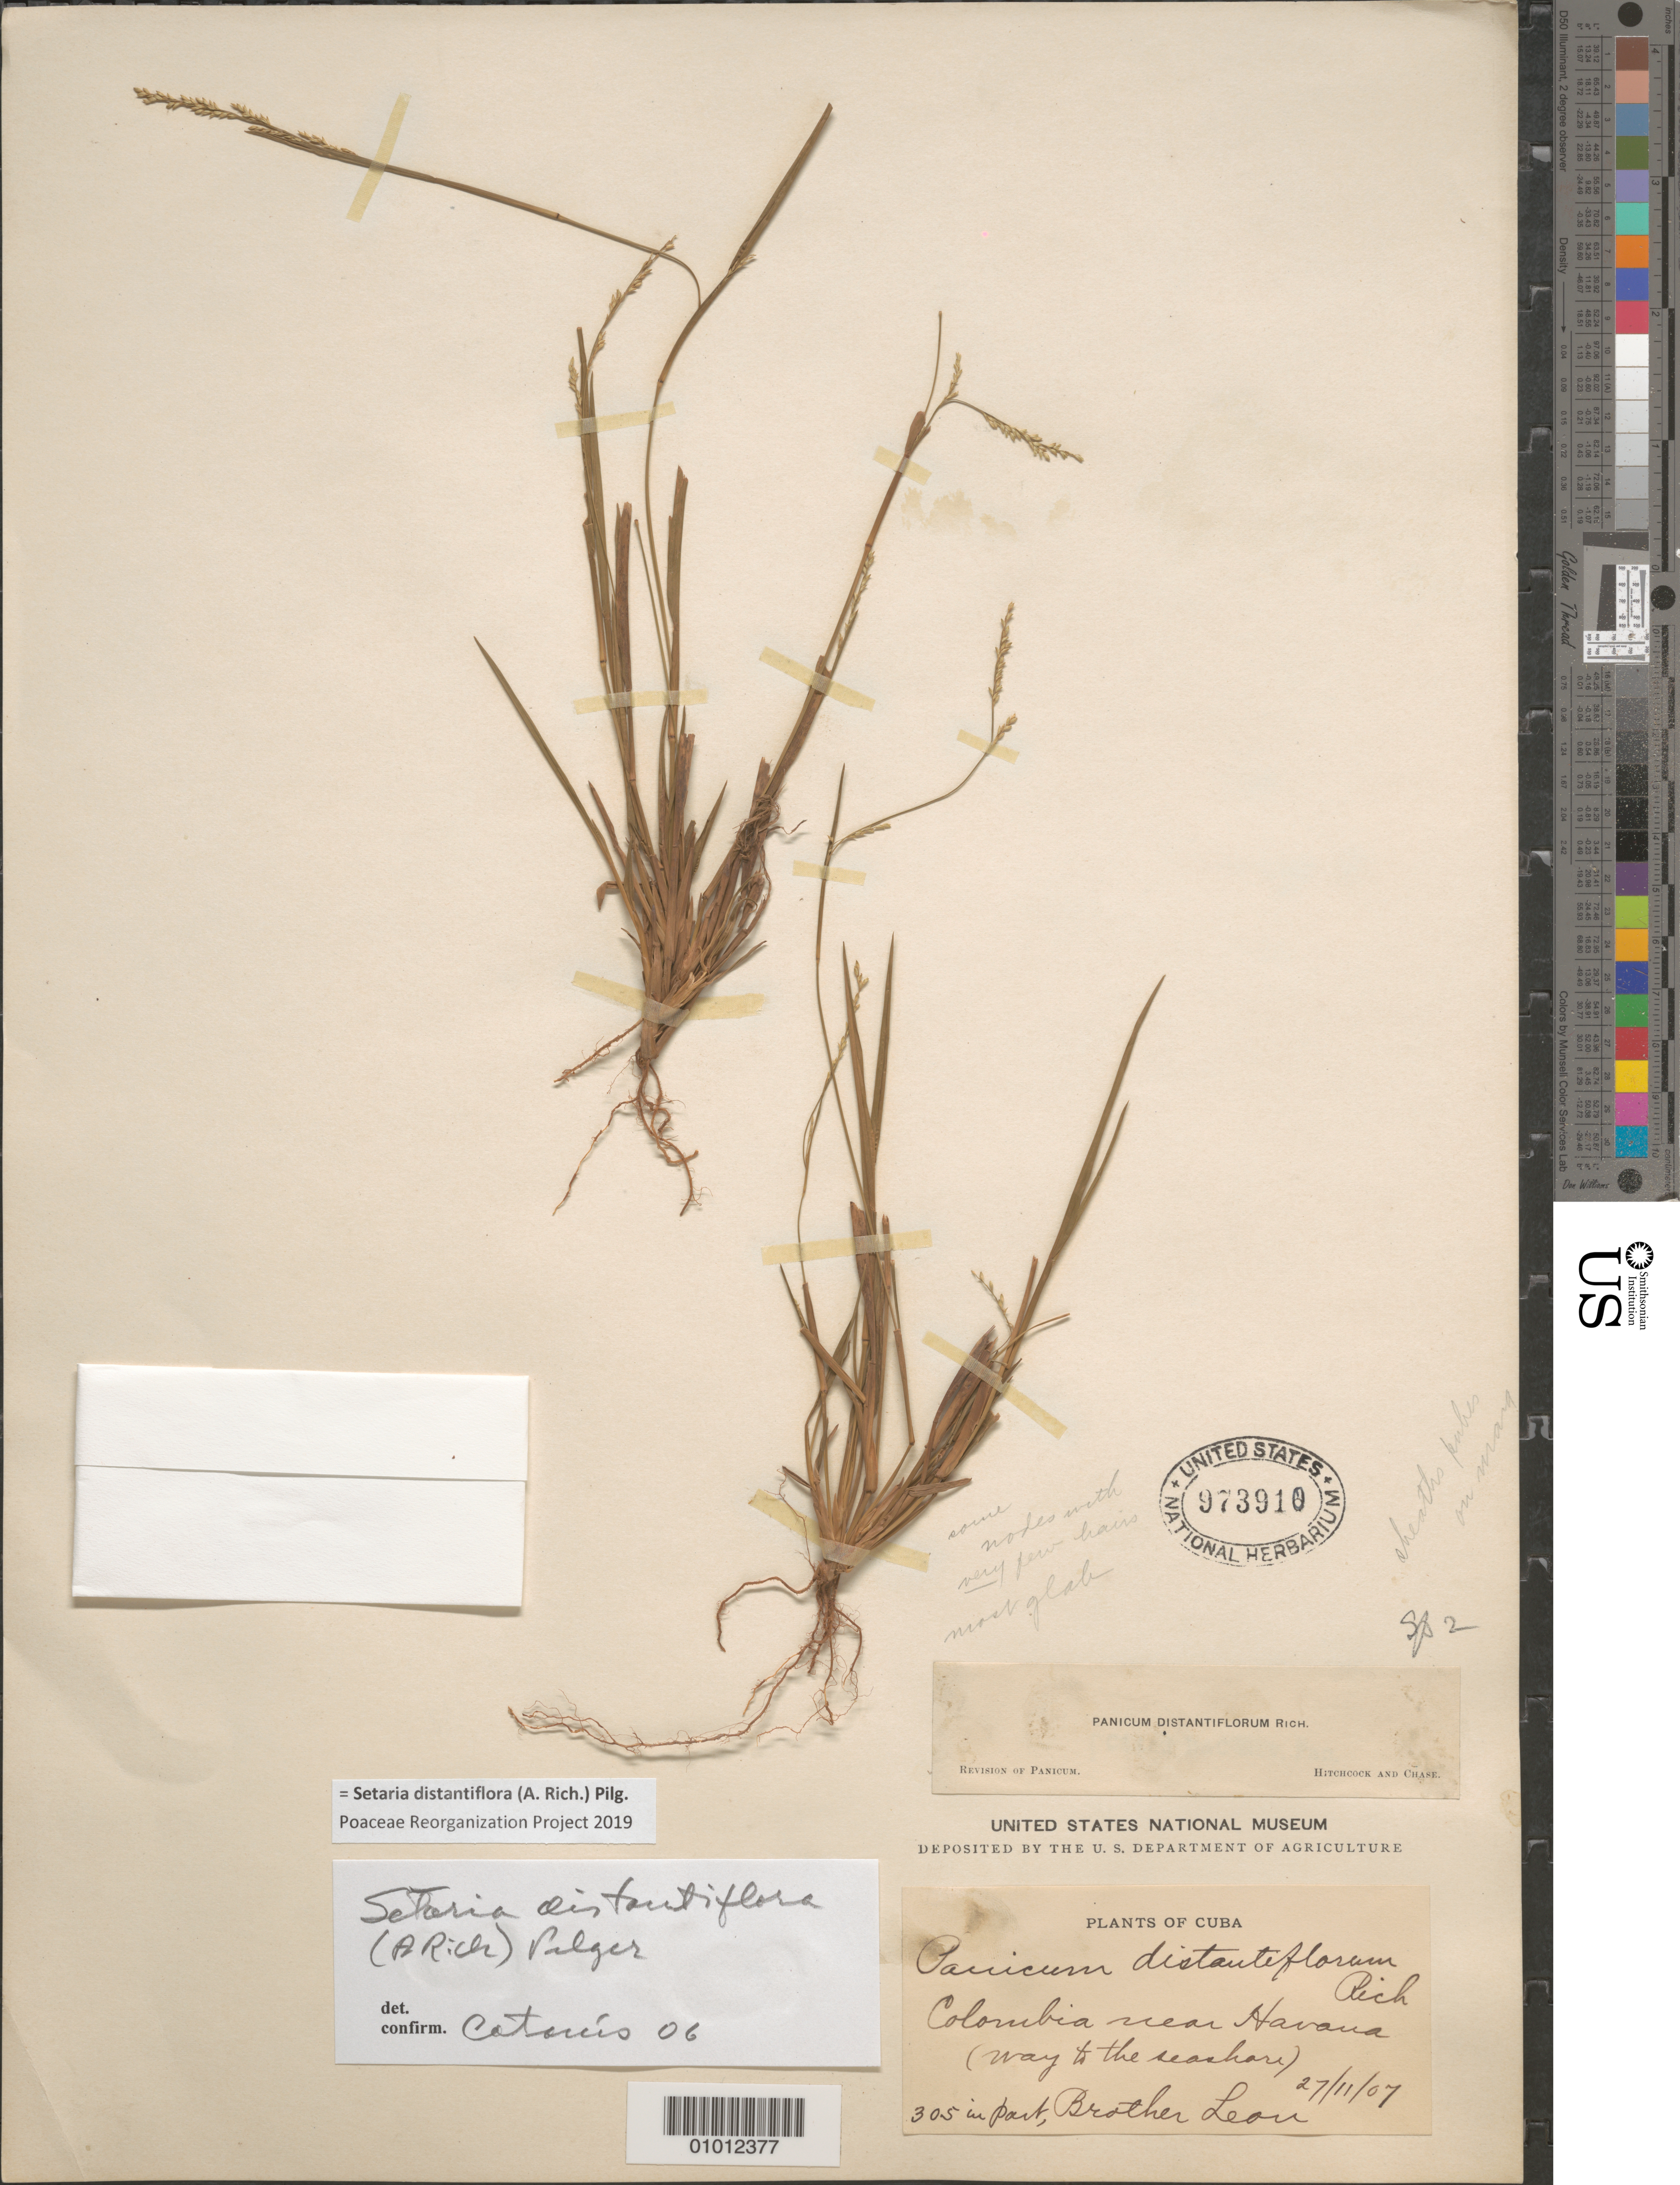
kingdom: Plantae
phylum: Tracheophyta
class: Liliopsida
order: Poales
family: Poaceae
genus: Setaria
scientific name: Setaria distantiflora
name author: (A. Rich.) Pilg.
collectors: Bro. León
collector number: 305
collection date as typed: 27 Nov 1907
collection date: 1907-11-27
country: Cuba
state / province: Cienfuegos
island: Cuba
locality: Columbia, near Havana (way to the seashore)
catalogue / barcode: US 973910